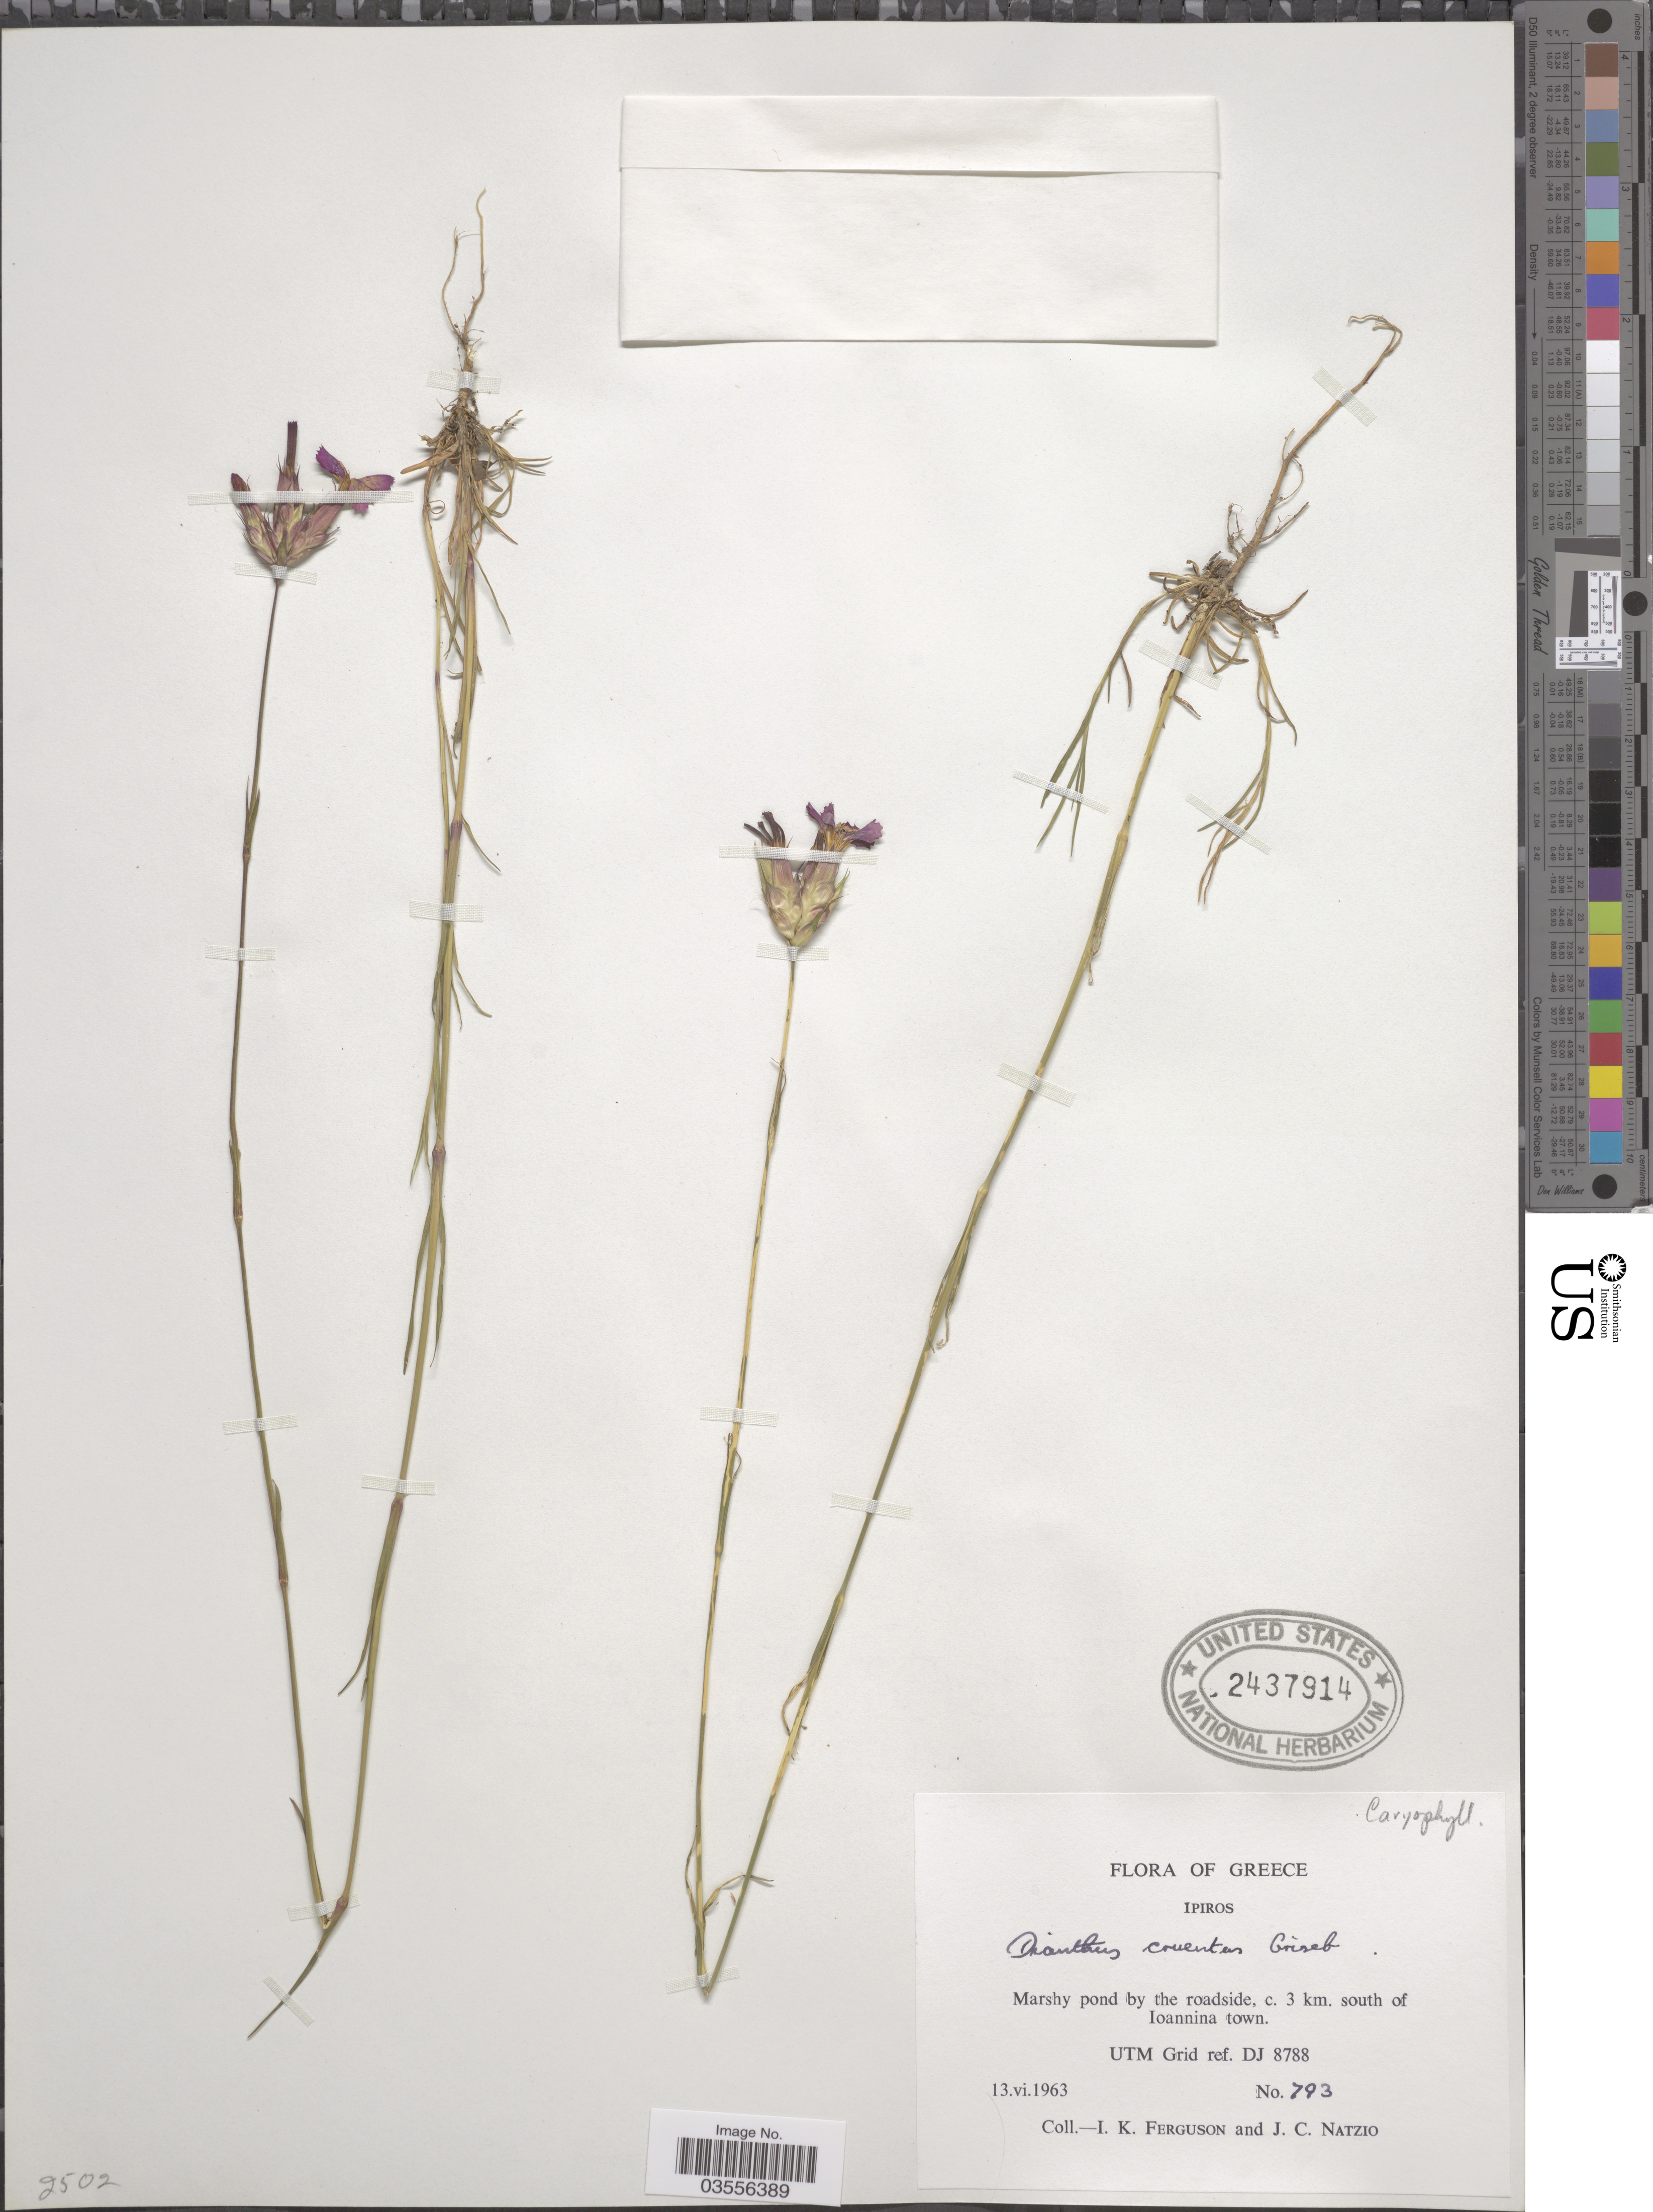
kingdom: Plantae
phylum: Tracheophyta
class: Magnoliopsida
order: Caryophyllales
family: Caryophyllaceae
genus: Dianthus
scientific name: Dianthus cruentus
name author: Griseb.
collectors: I. K. Ferguson & J. Natzio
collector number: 793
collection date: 1963-06-13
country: Greece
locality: Ipiros. Marshy pond by the roadside, c. 3 km. south of Ioannina town. UTM Grid ref. DJ 8788.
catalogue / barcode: US 2437914